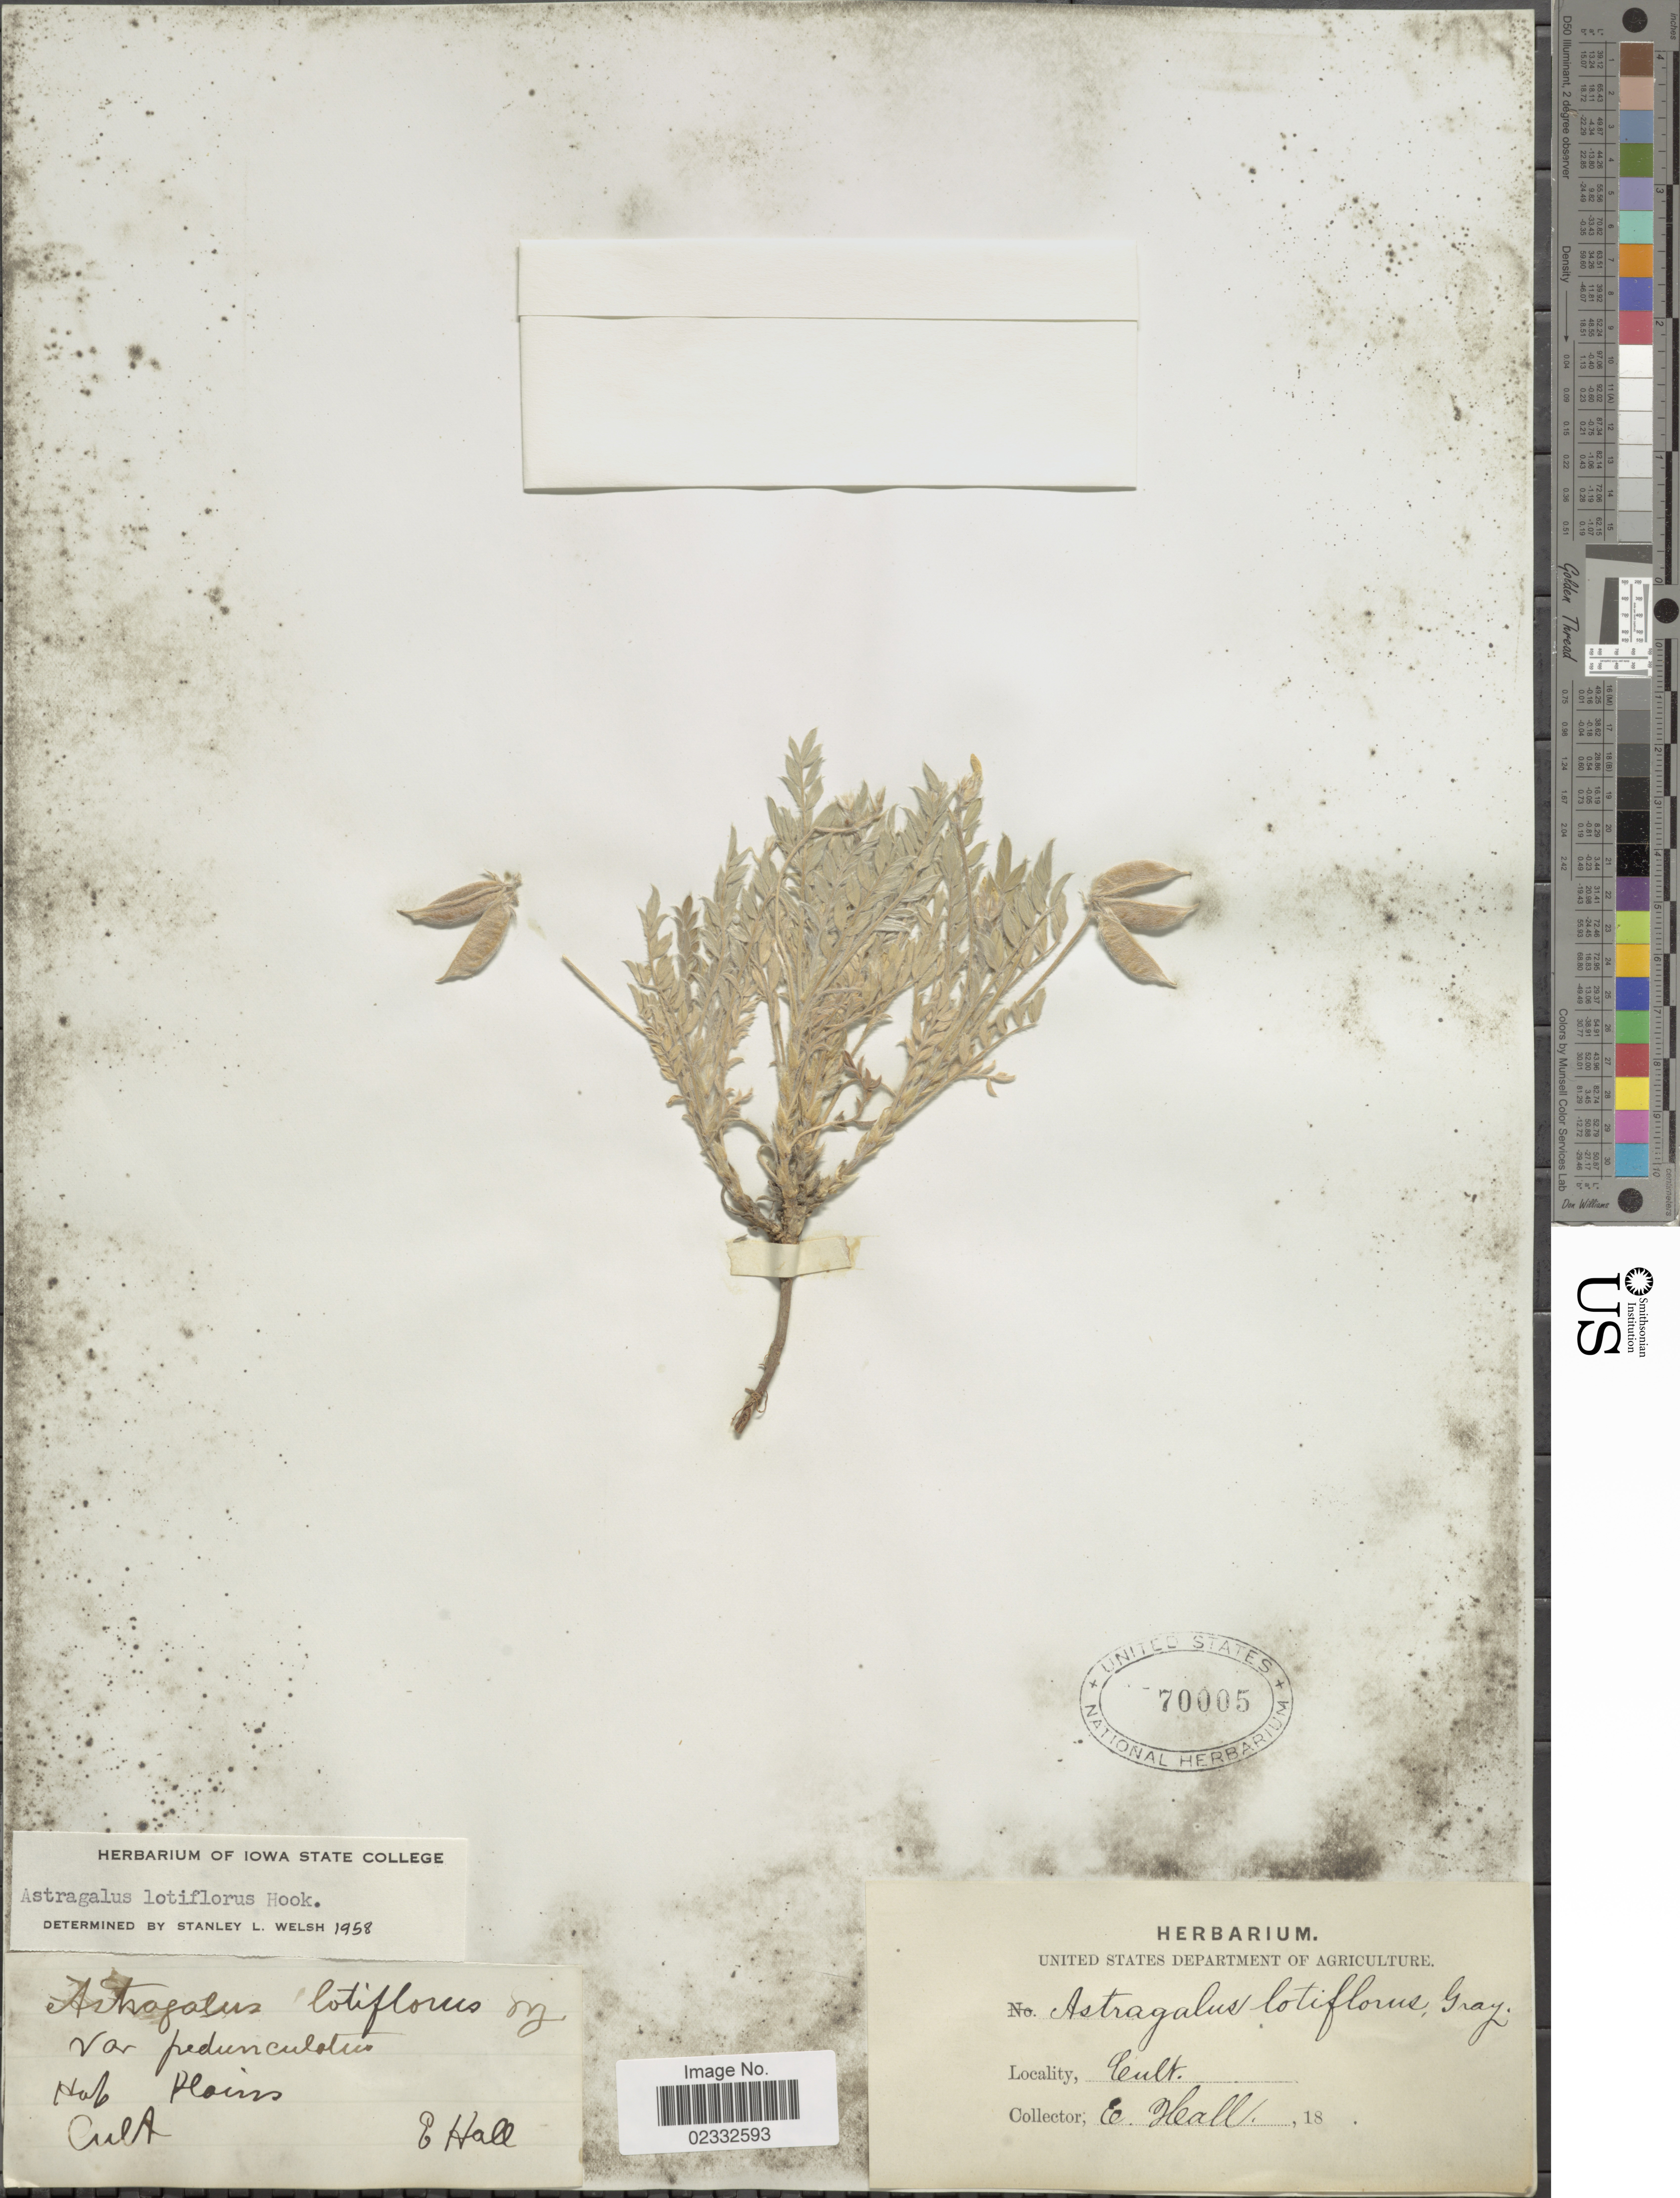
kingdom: Plantae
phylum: Tracheophyta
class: Magnoliopsida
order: Fabales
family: Fabaceae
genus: Astragalus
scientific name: Astragalus lotiflorus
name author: Hook.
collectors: E. Hall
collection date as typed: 18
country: United States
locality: Plains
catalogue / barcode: US 70005